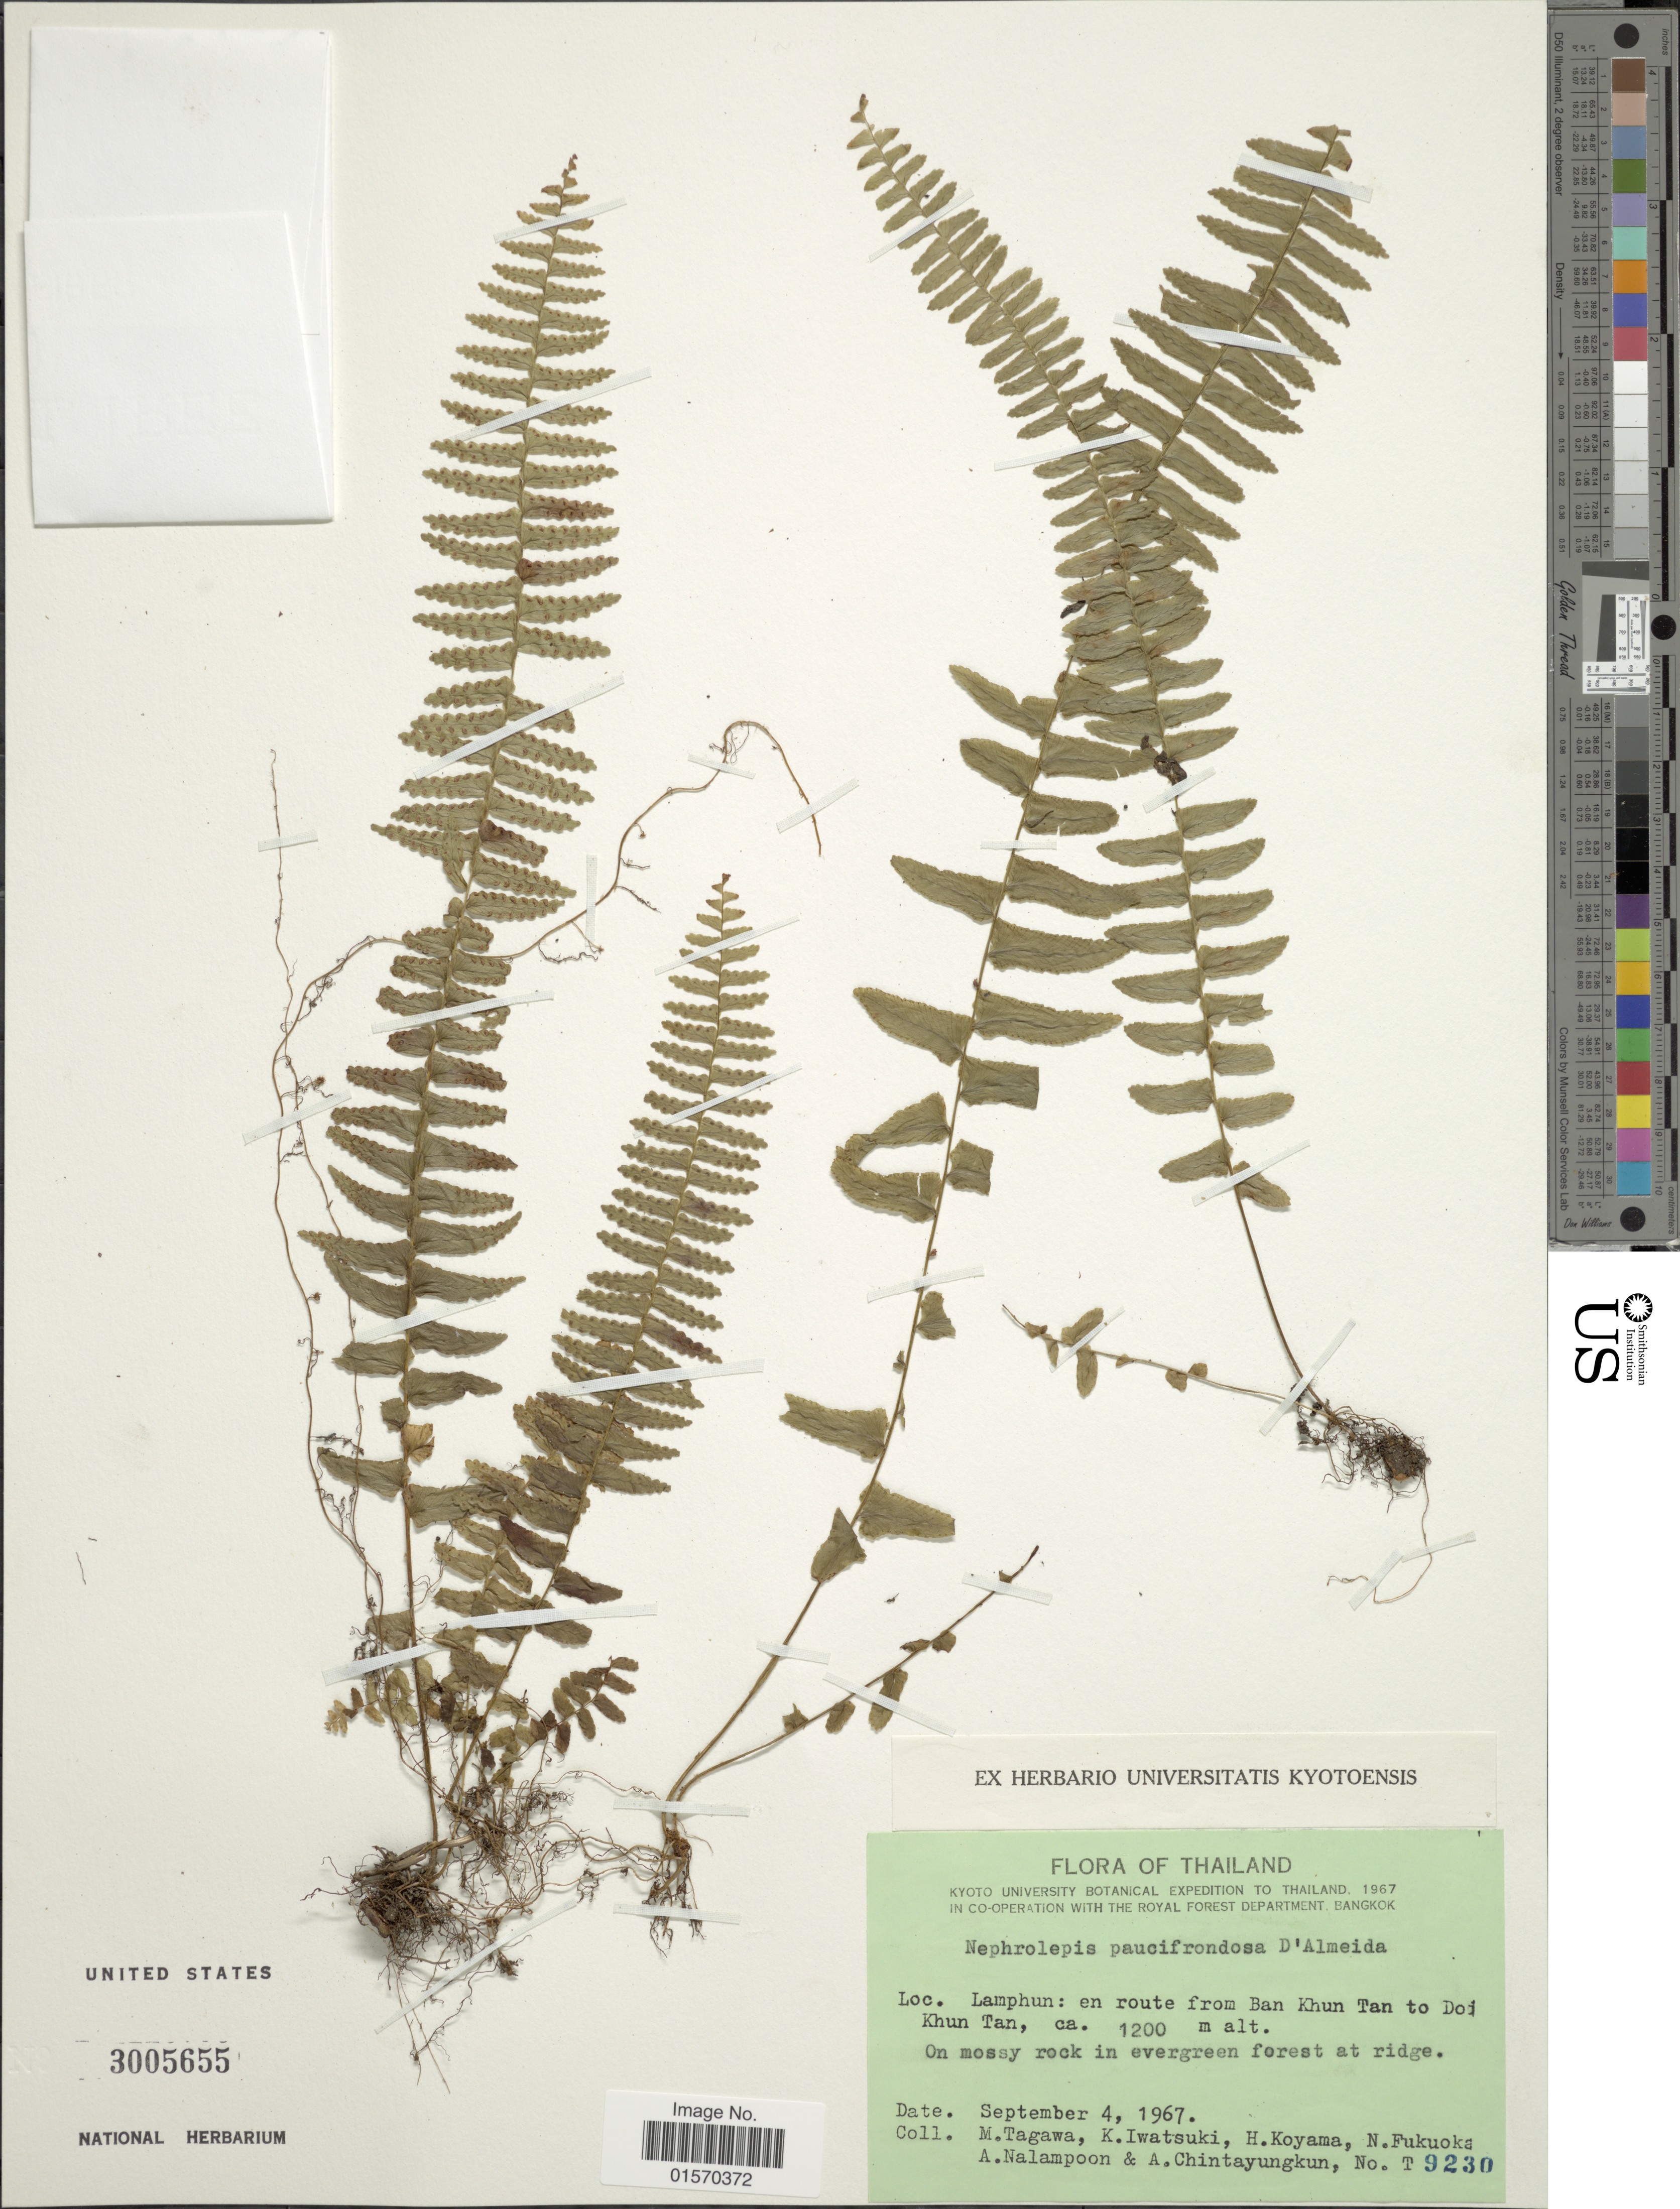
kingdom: Plantae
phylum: Tracheophyta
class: Polypodiopsida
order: Polypodiales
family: Nephrolepidaceae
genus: Nephrolepis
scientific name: Nephrolepis undulata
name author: J. Sm.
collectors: M. Tagawa, K. Iwatsuki, H. Koyama, N. Fukuoka & et al.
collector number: T9230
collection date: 1967-09-04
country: Thailand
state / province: Lamphun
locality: En route from Ban Khun to Doi Khun Tan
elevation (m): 1200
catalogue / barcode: US 3005655